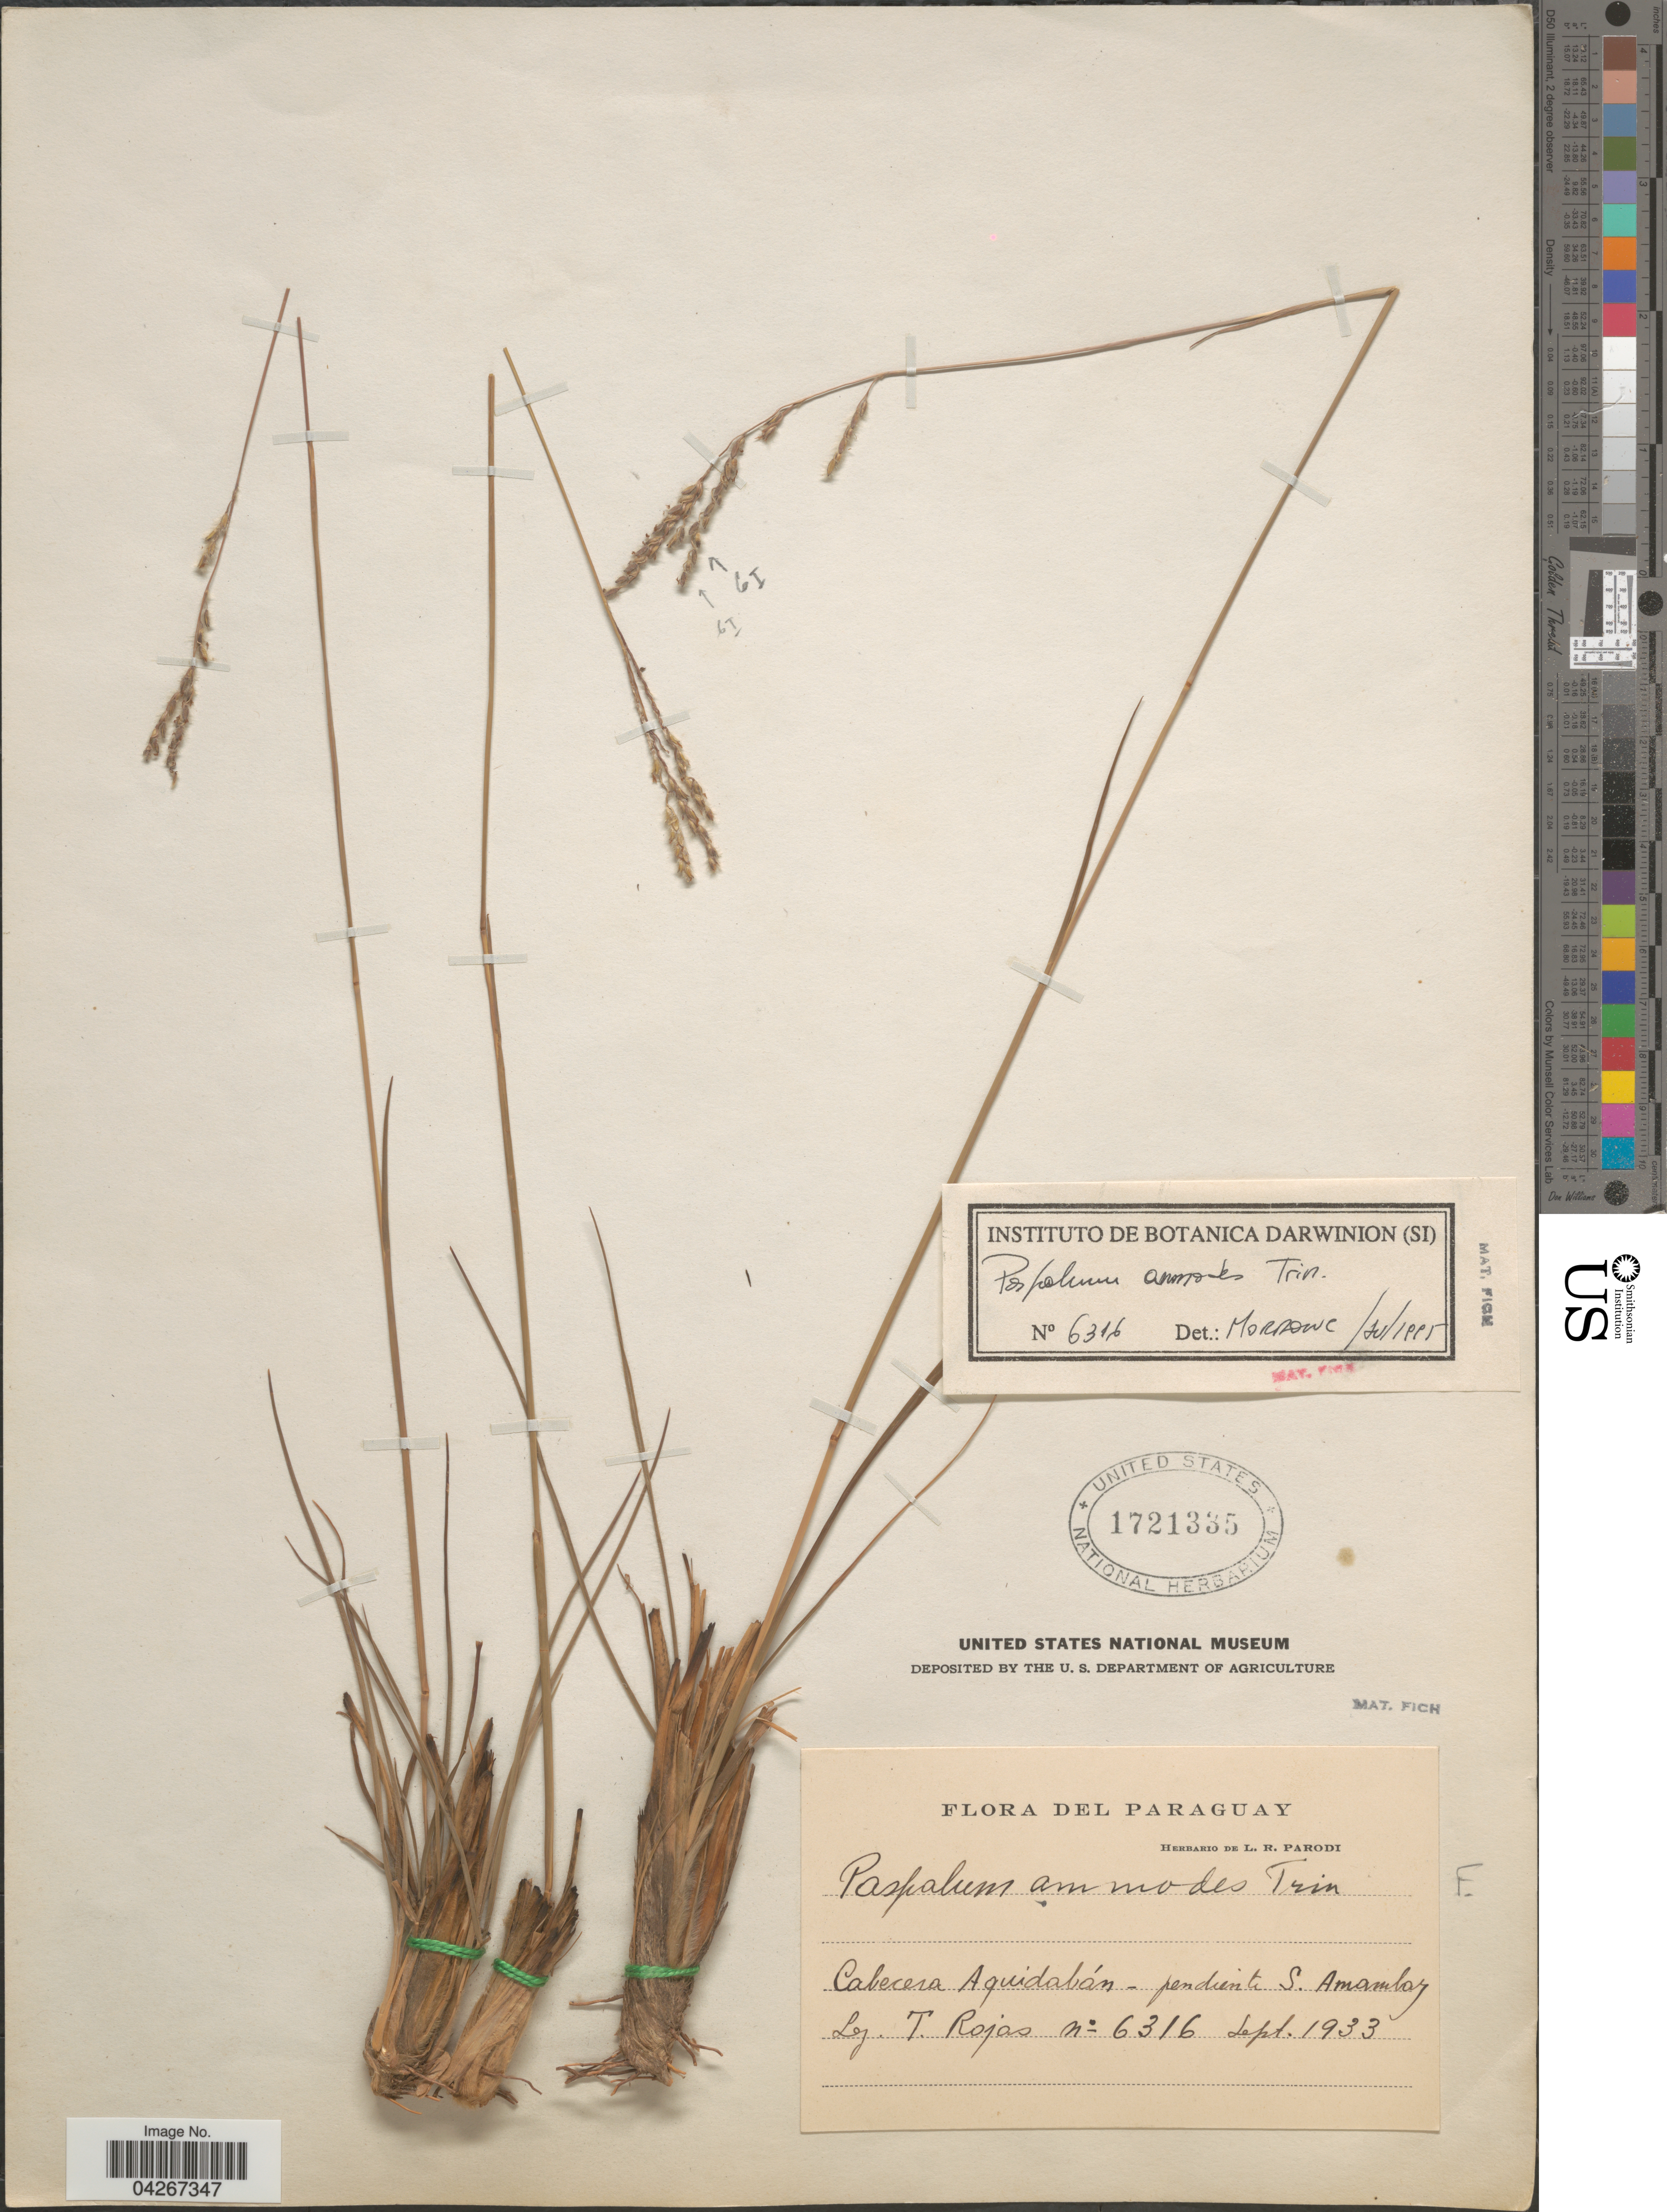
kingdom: Plantae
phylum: Tracheophyta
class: Liliopsida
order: Poales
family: Poaceae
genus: Paspalum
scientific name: Paspalum ammodes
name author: Trin.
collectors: T. Rojas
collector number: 6316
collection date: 1933-09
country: Paraguay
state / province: Amambay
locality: Cabecera Aquidabán - pendiente S. Amambay.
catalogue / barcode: US 1721335